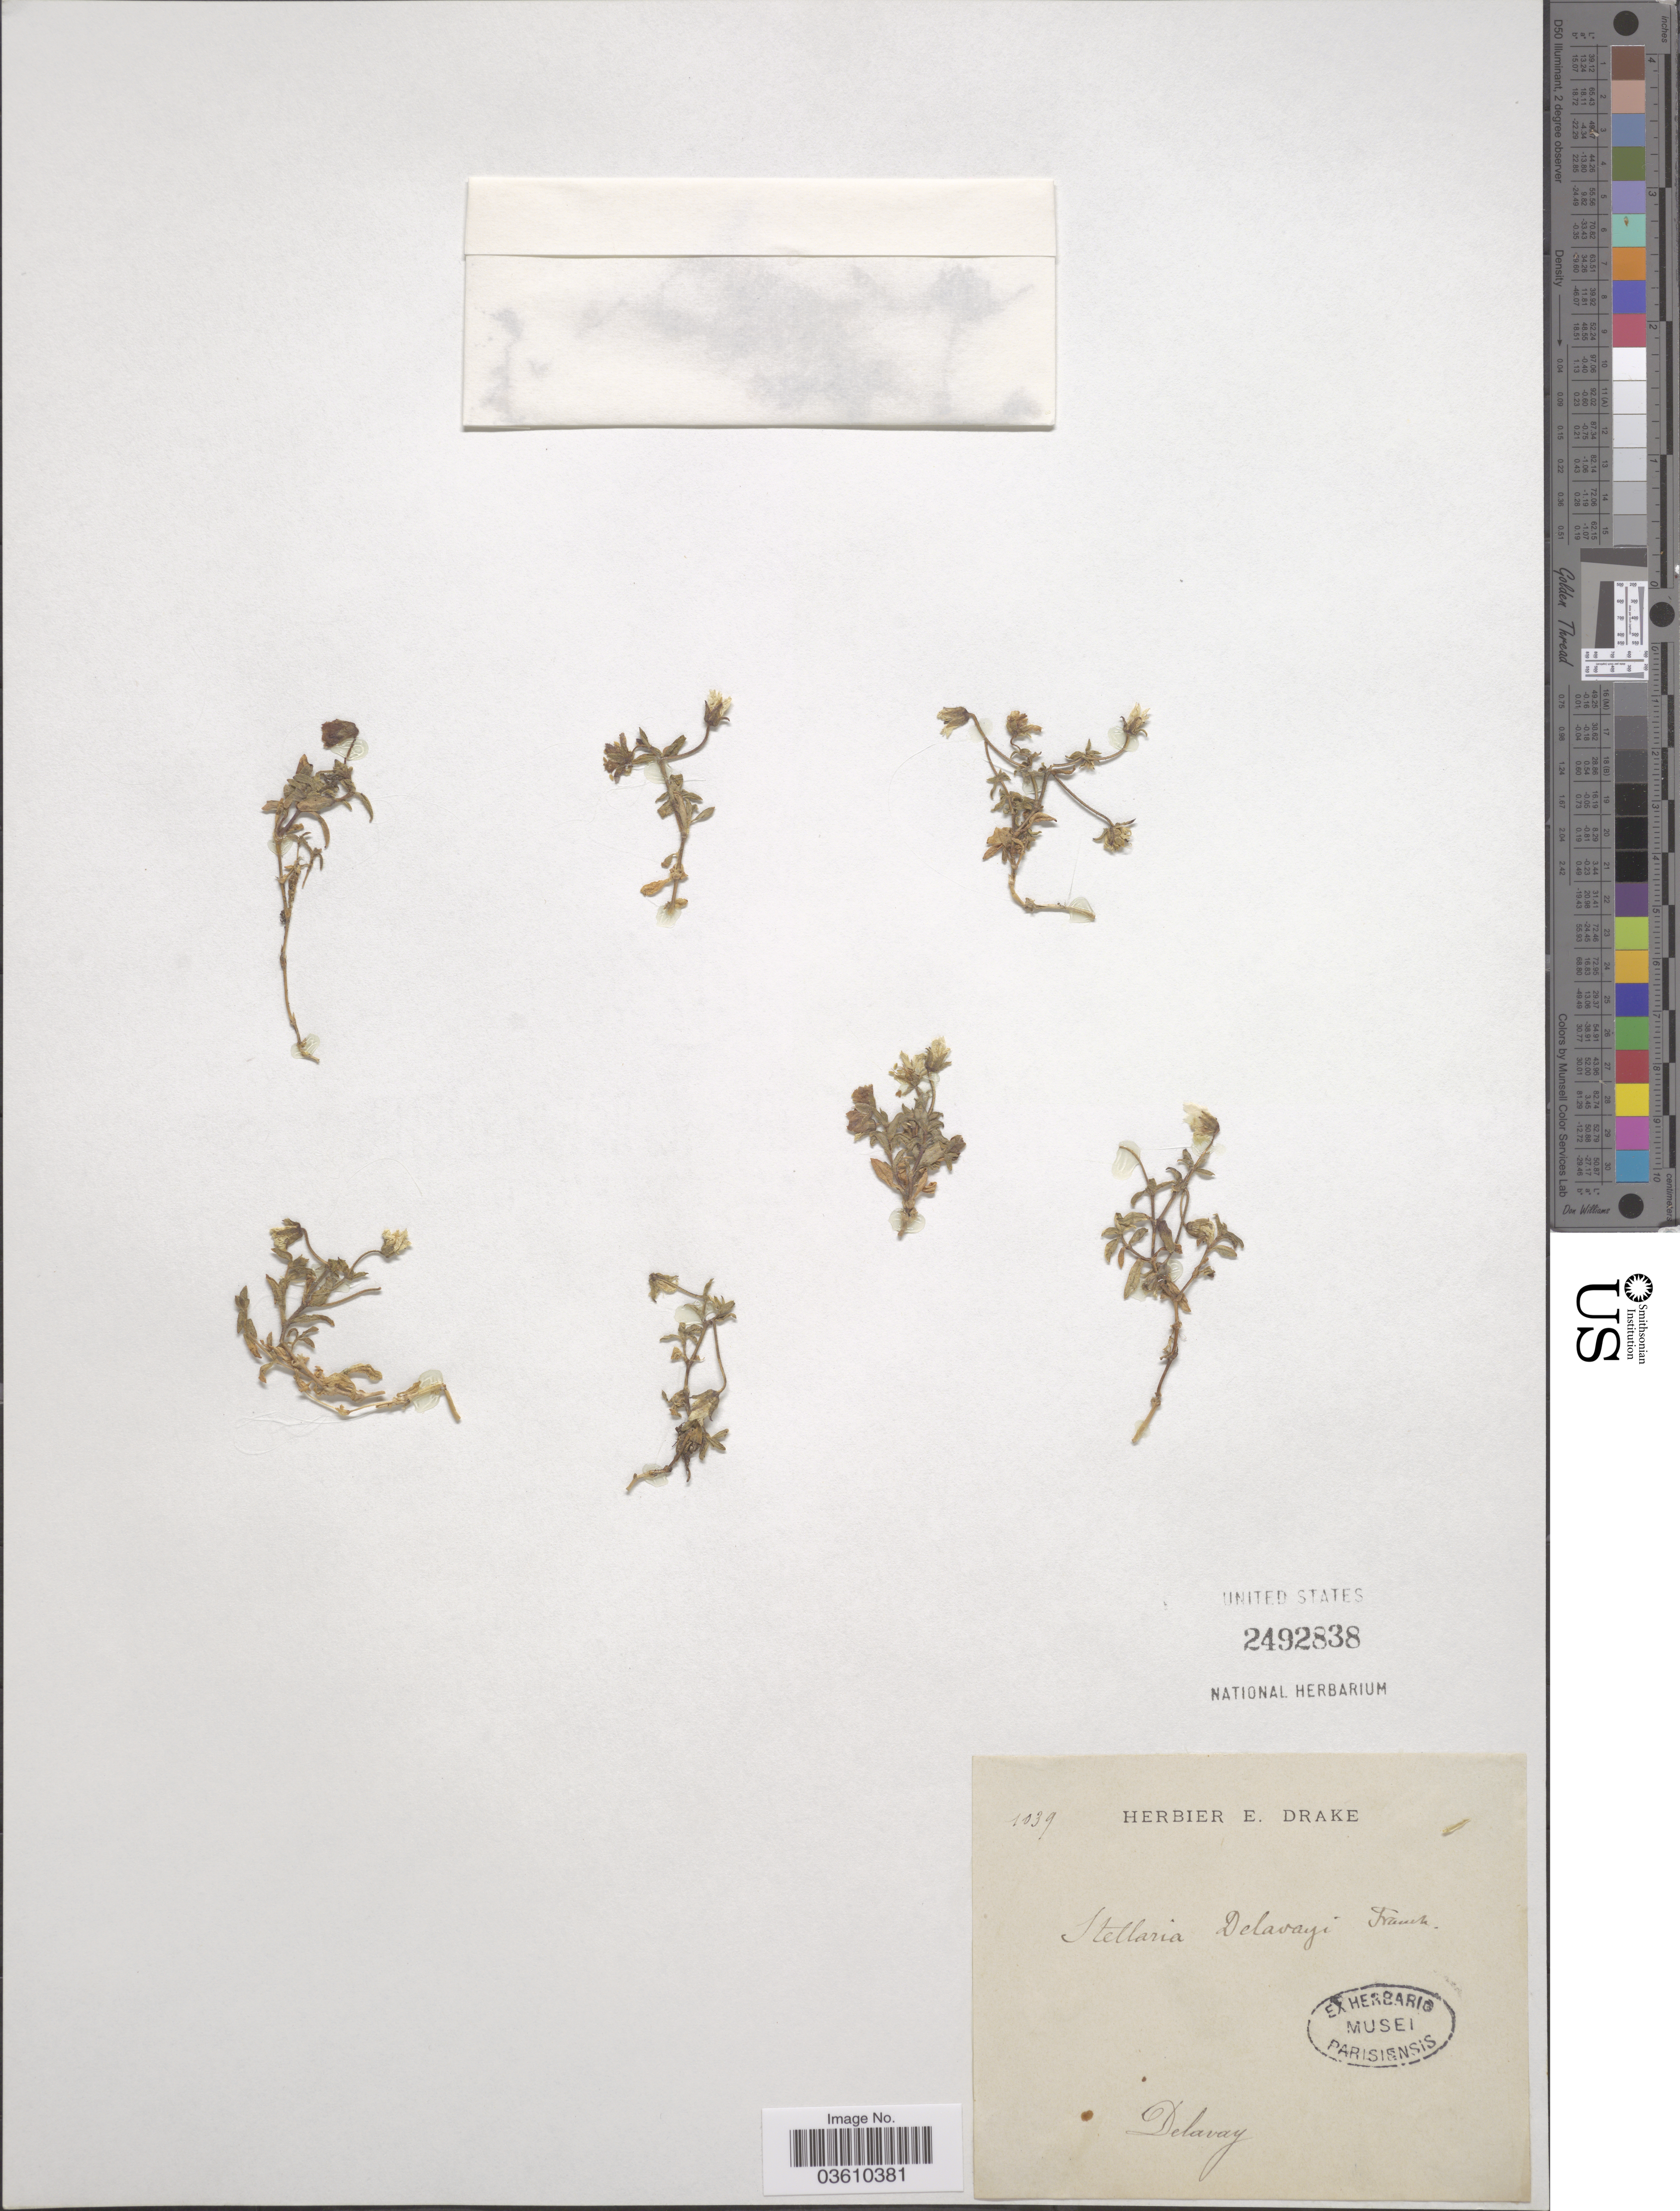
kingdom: Plantae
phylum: Tracheophyta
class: Magnoliopsida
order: Caryophyllales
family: Caryophyllaceae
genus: Stellaria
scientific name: Stellaria delavayi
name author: Franch.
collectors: Delavay, --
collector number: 1039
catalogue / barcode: US 2492838